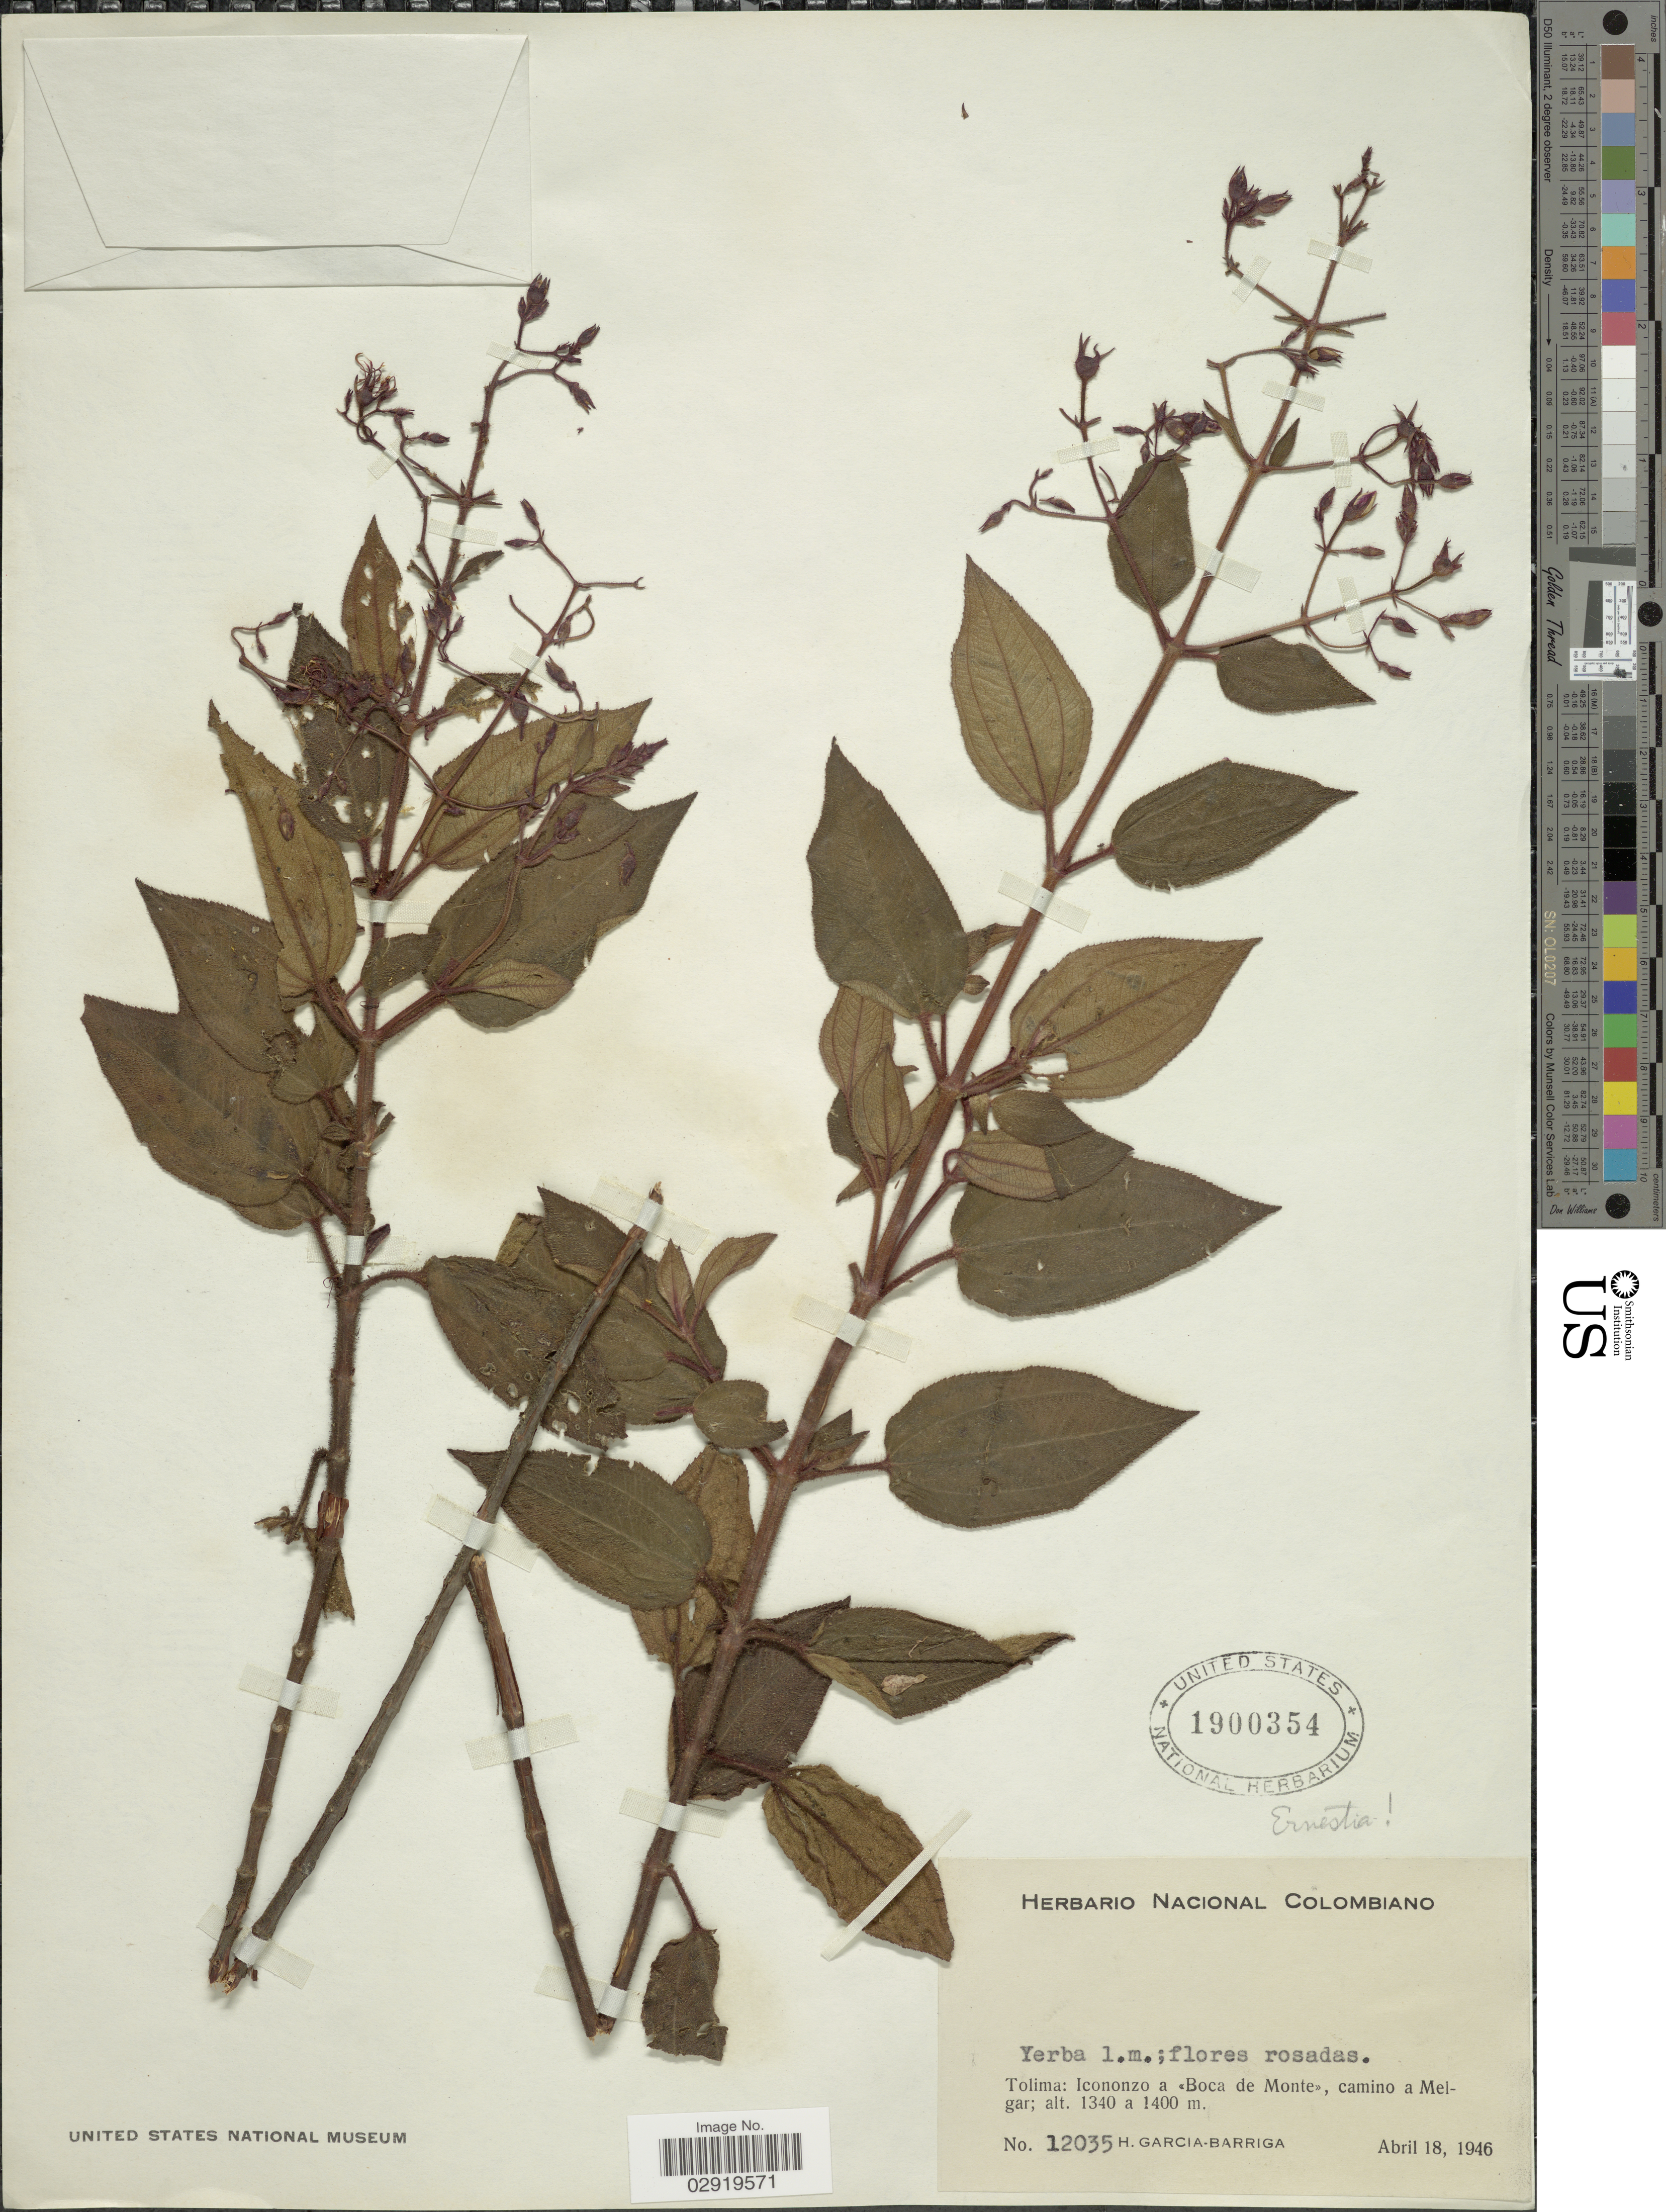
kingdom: Plantae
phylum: Tracheophyta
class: Magnoliopsida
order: Myrtales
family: Melastomataceae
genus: Ernestia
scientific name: Ernestia goudotii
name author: (Naudin) Triana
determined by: Nunes da Silva, Diego, (RB), Jardim Botanico do Rio de Janeiro - Herbario (BRAZIL)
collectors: H. García Barriga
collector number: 12035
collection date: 1946-04-18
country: Colombia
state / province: Tolima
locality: Icononzo a Boca de Monte, camino a Melgar.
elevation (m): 1340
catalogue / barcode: US 1900354